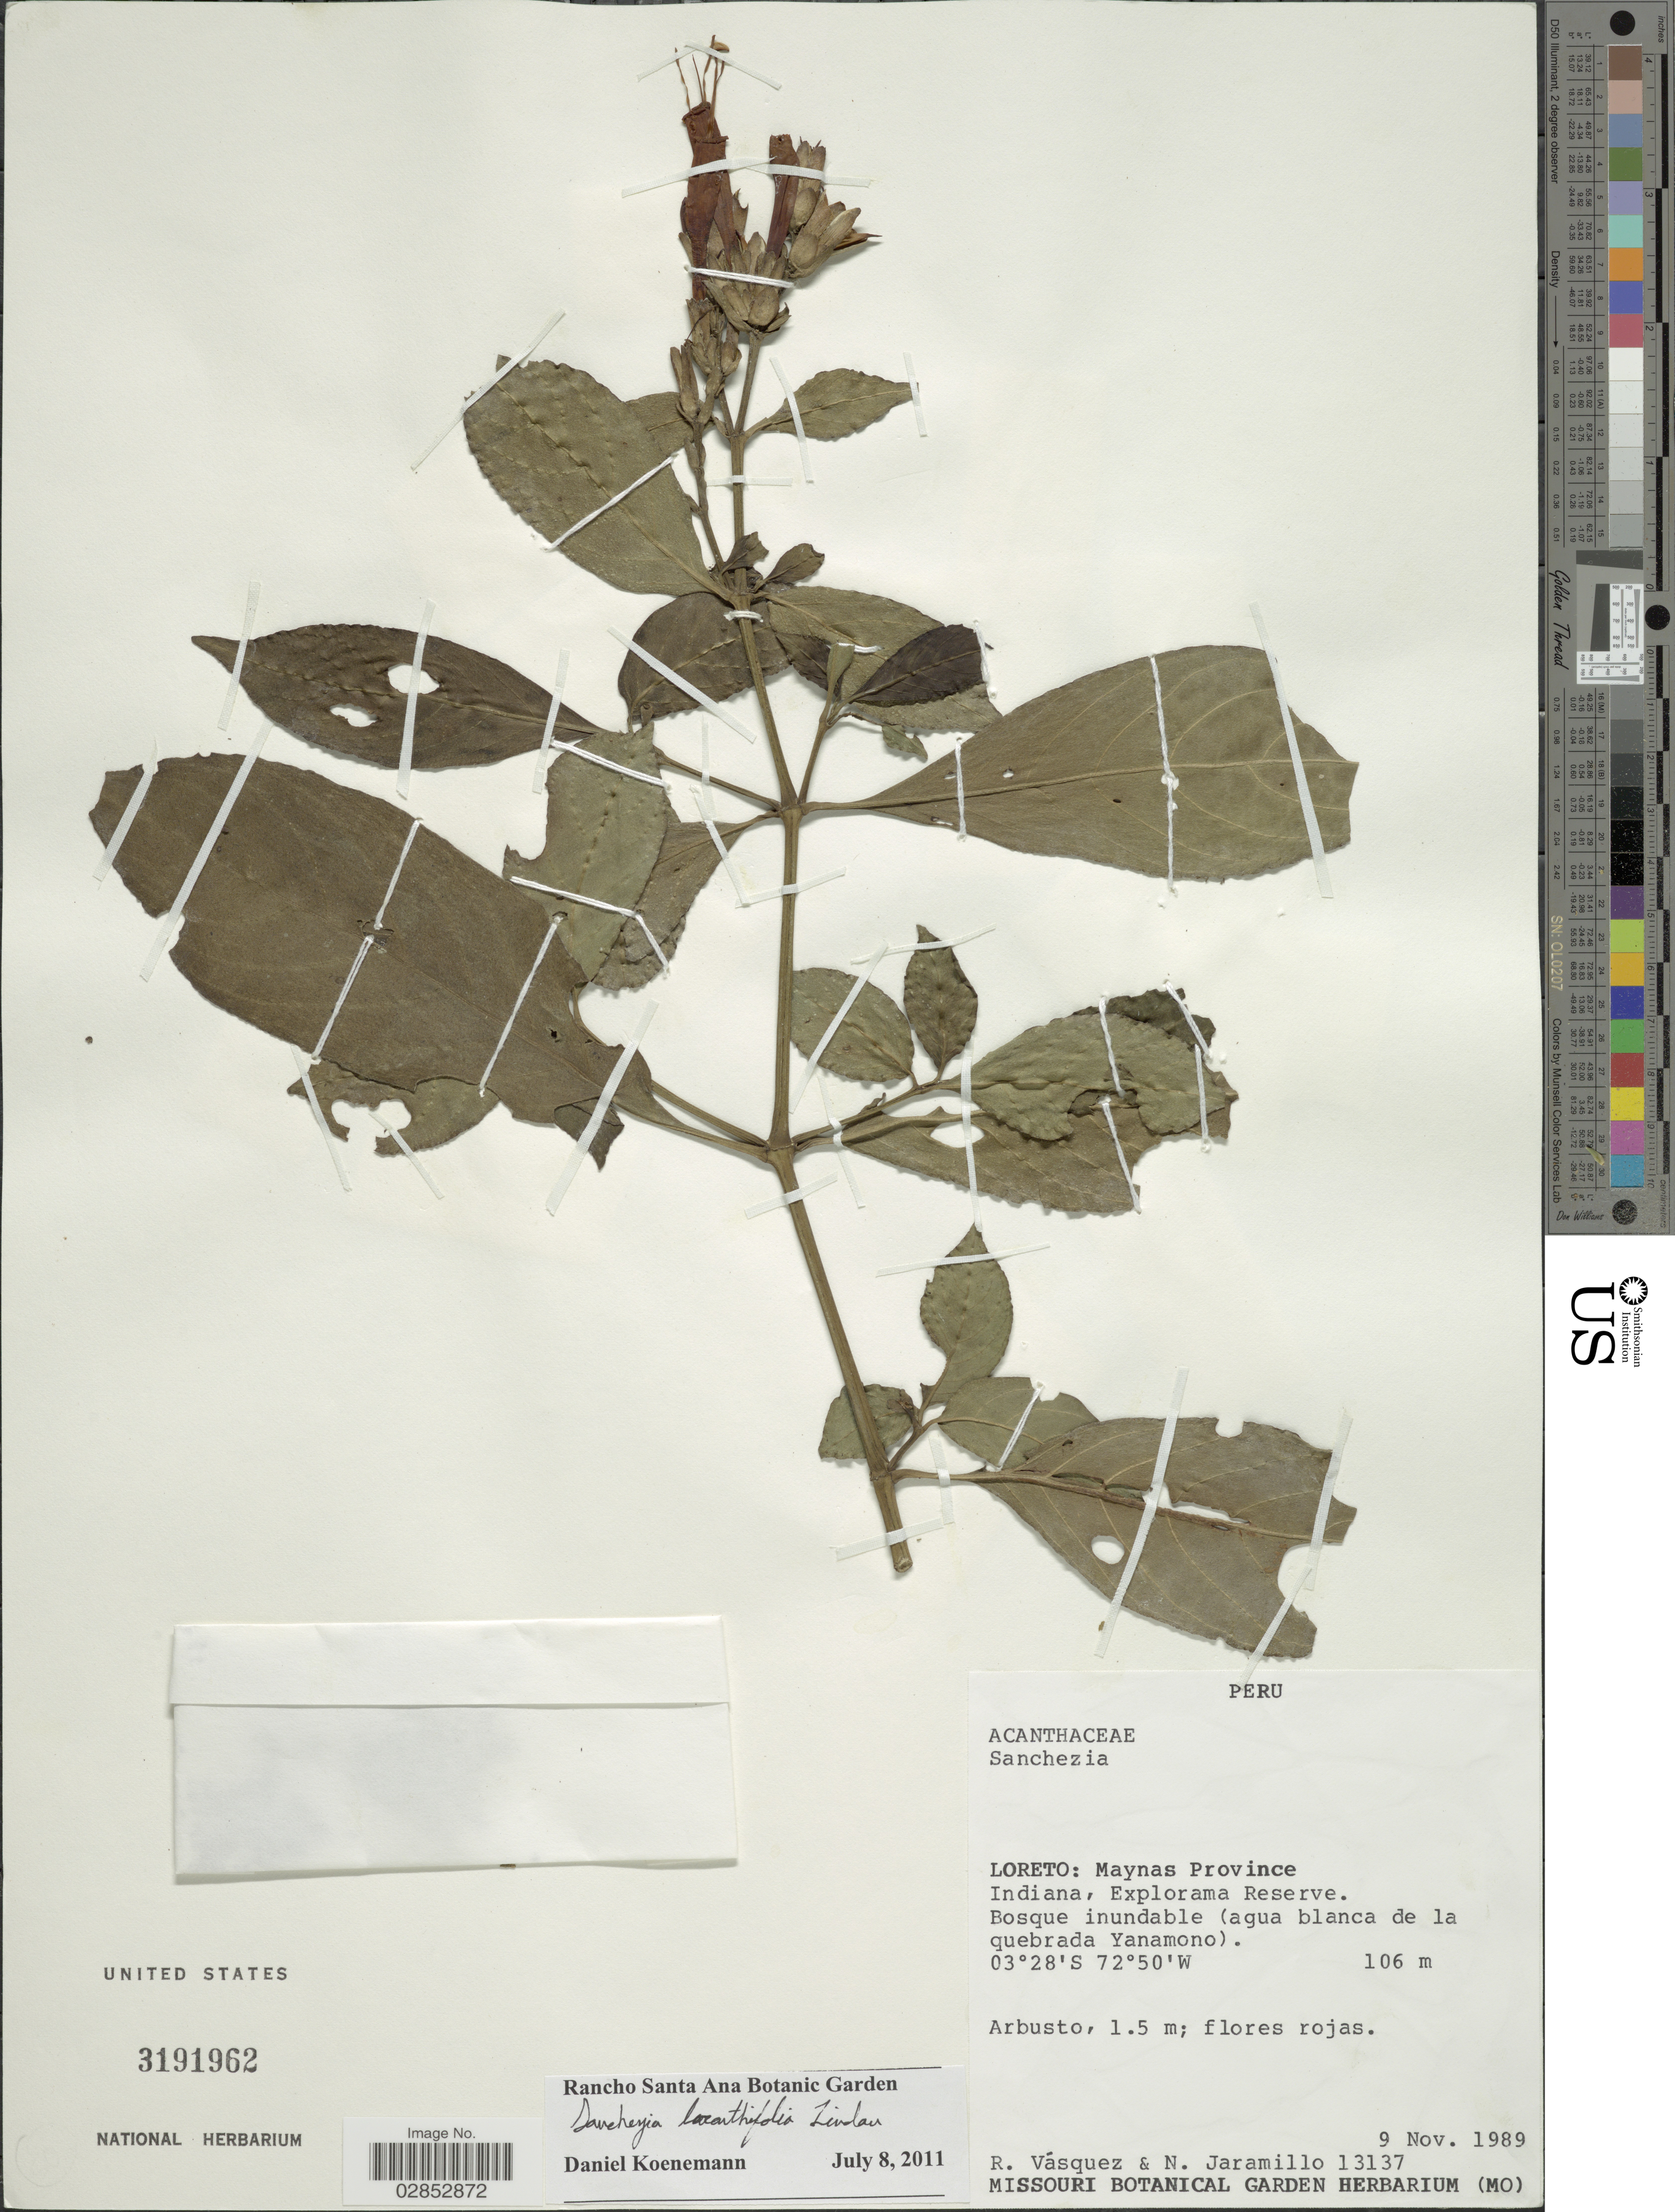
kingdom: Plantae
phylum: Tracheophyta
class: Magnoliopsida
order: Lamiales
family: Acanthaceae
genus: Sanchezia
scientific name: Sanchezia tigrina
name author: Leonard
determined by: Azevedo, Igor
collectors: R. Vásquez & N. Jaramillo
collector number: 13137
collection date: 1989-11-09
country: Peru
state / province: Loreto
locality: Maynas Province. Indiana, Explorama Reserve. Bosque inundable (agua blanca de la quebrada Yanamono).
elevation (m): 106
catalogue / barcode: US 3191962